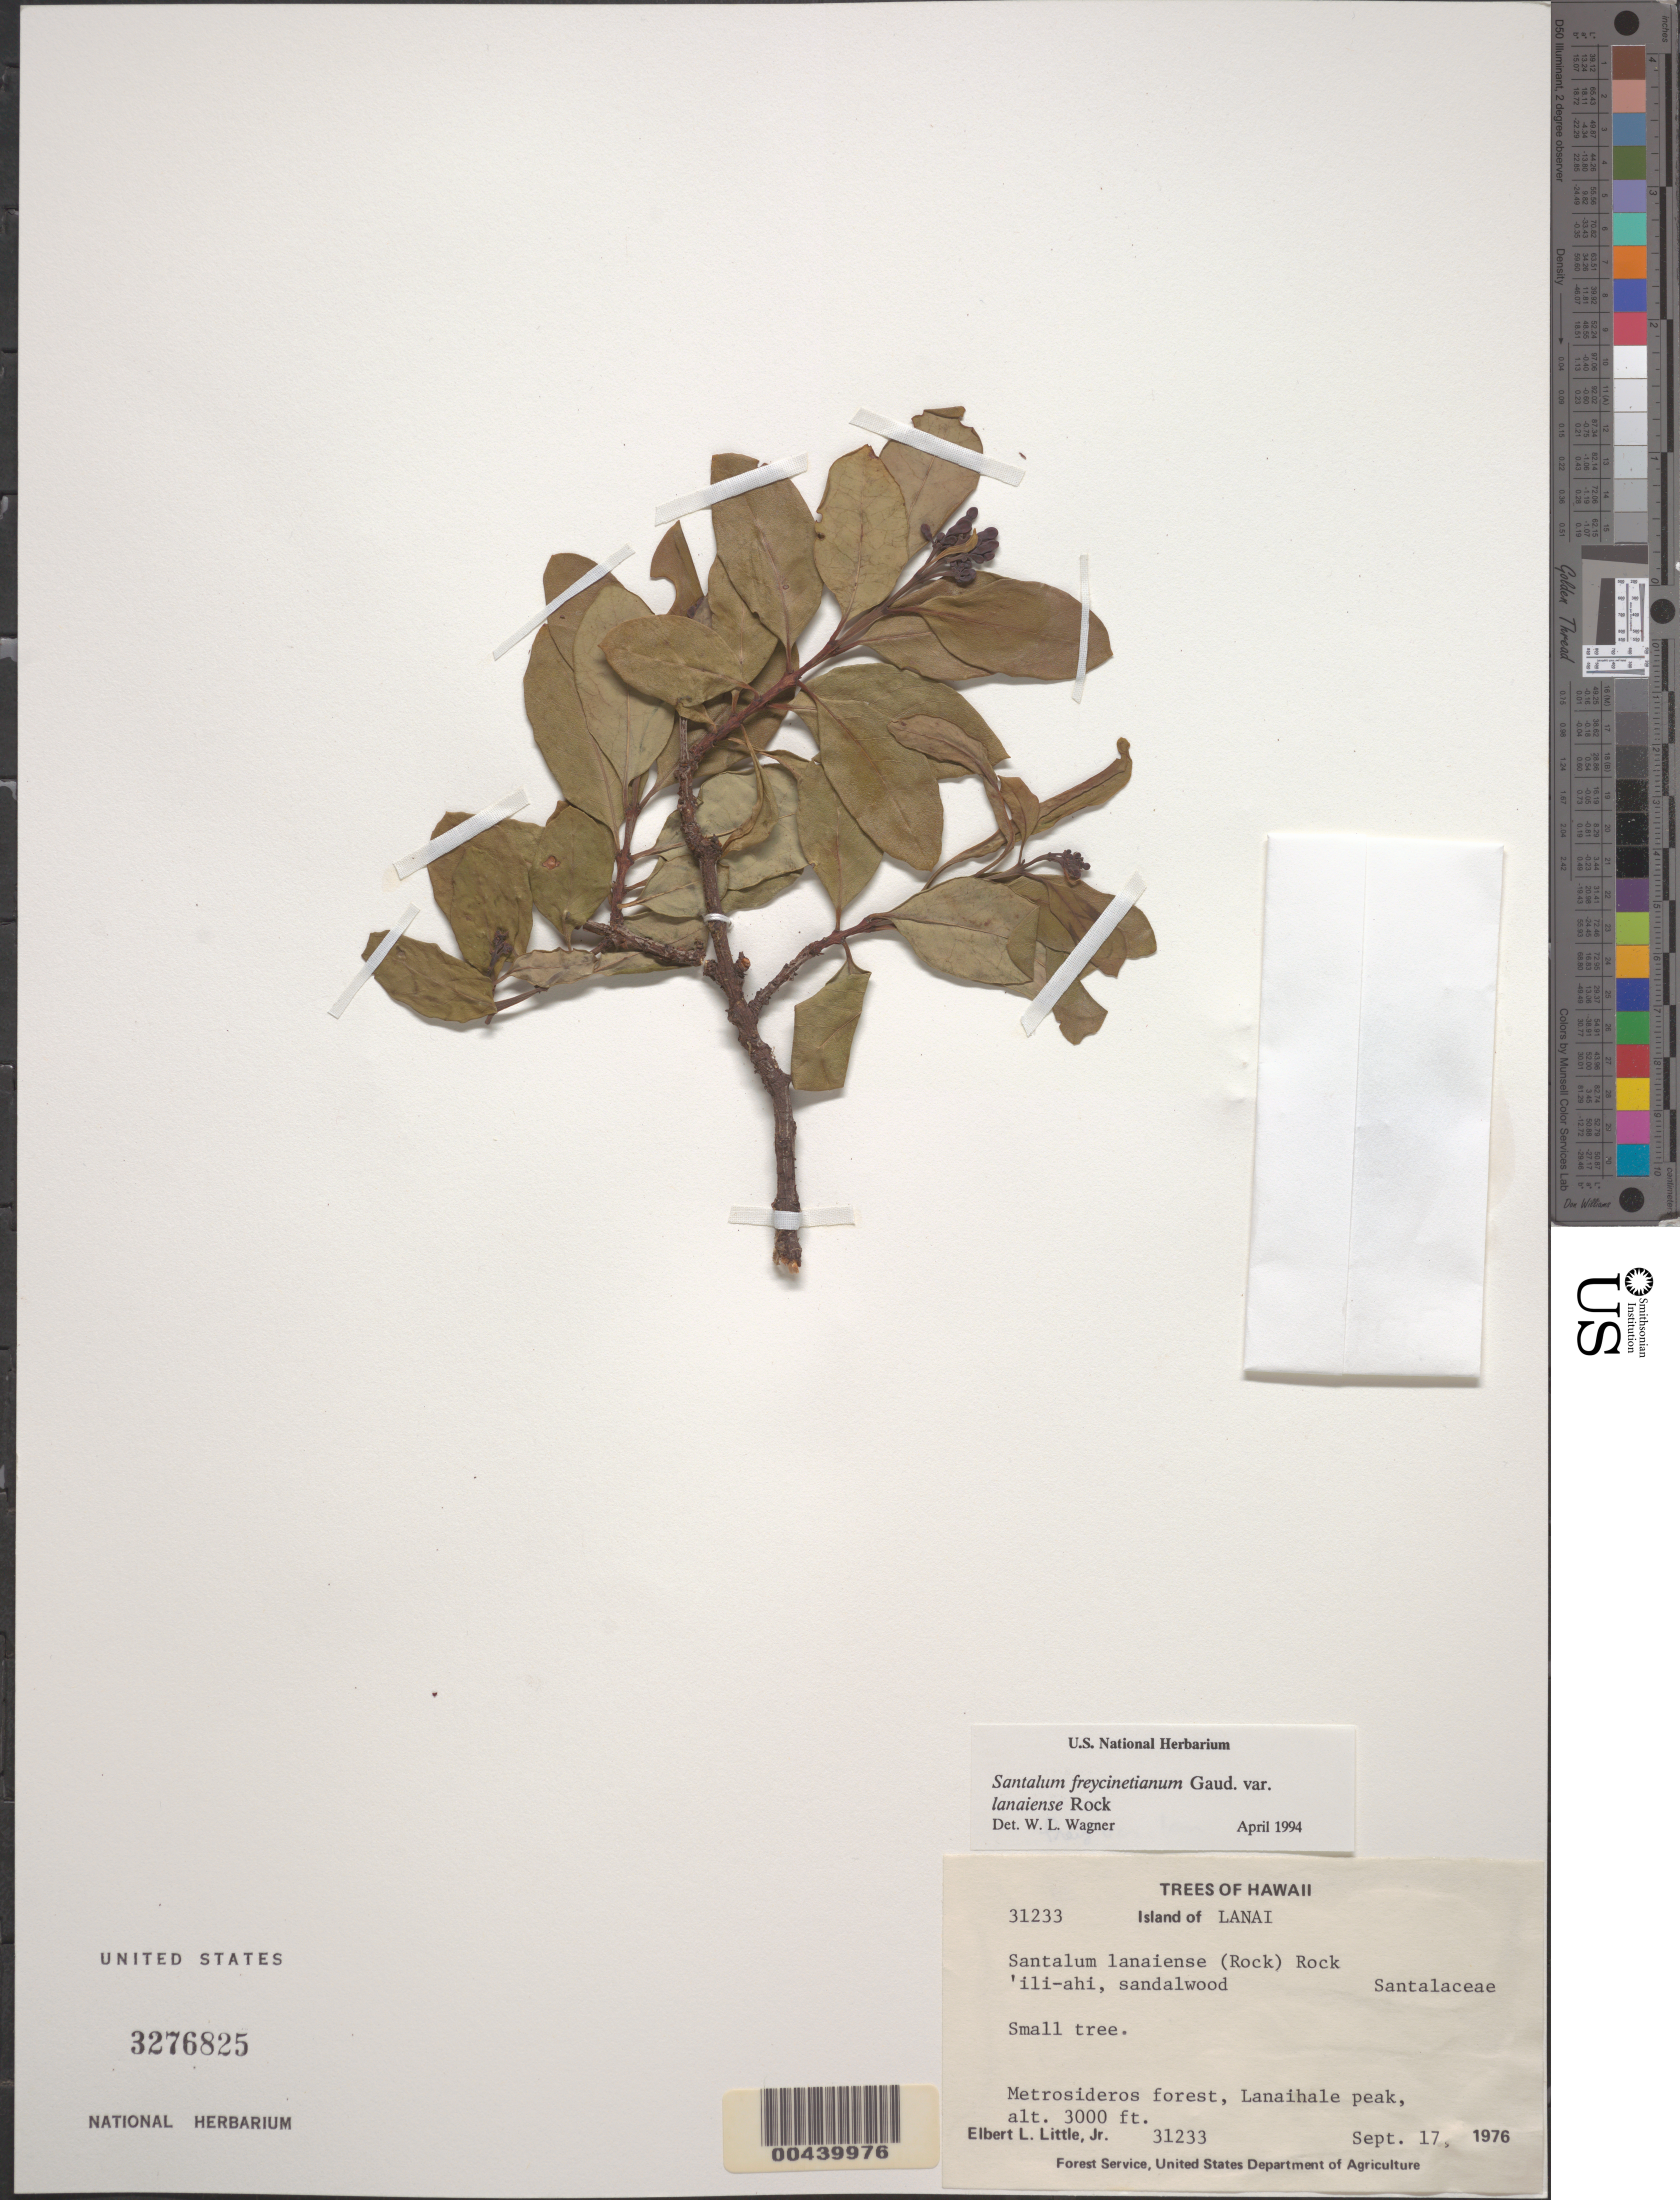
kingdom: Plantae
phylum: Tracheophyta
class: Magnoliopsida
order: Santalales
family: Santalaceae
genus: Santalum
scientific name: Santalum haleakalae var. lanaiense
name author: (Rock) Harbaugh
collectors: E. L. Little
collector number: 31233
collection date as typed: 17 Sep 1976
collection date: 1976-09-17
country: United States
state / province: Hawaii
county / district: Maui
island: Lana'i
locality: Lanaihale peak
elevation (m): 914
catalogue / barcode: US 3276825